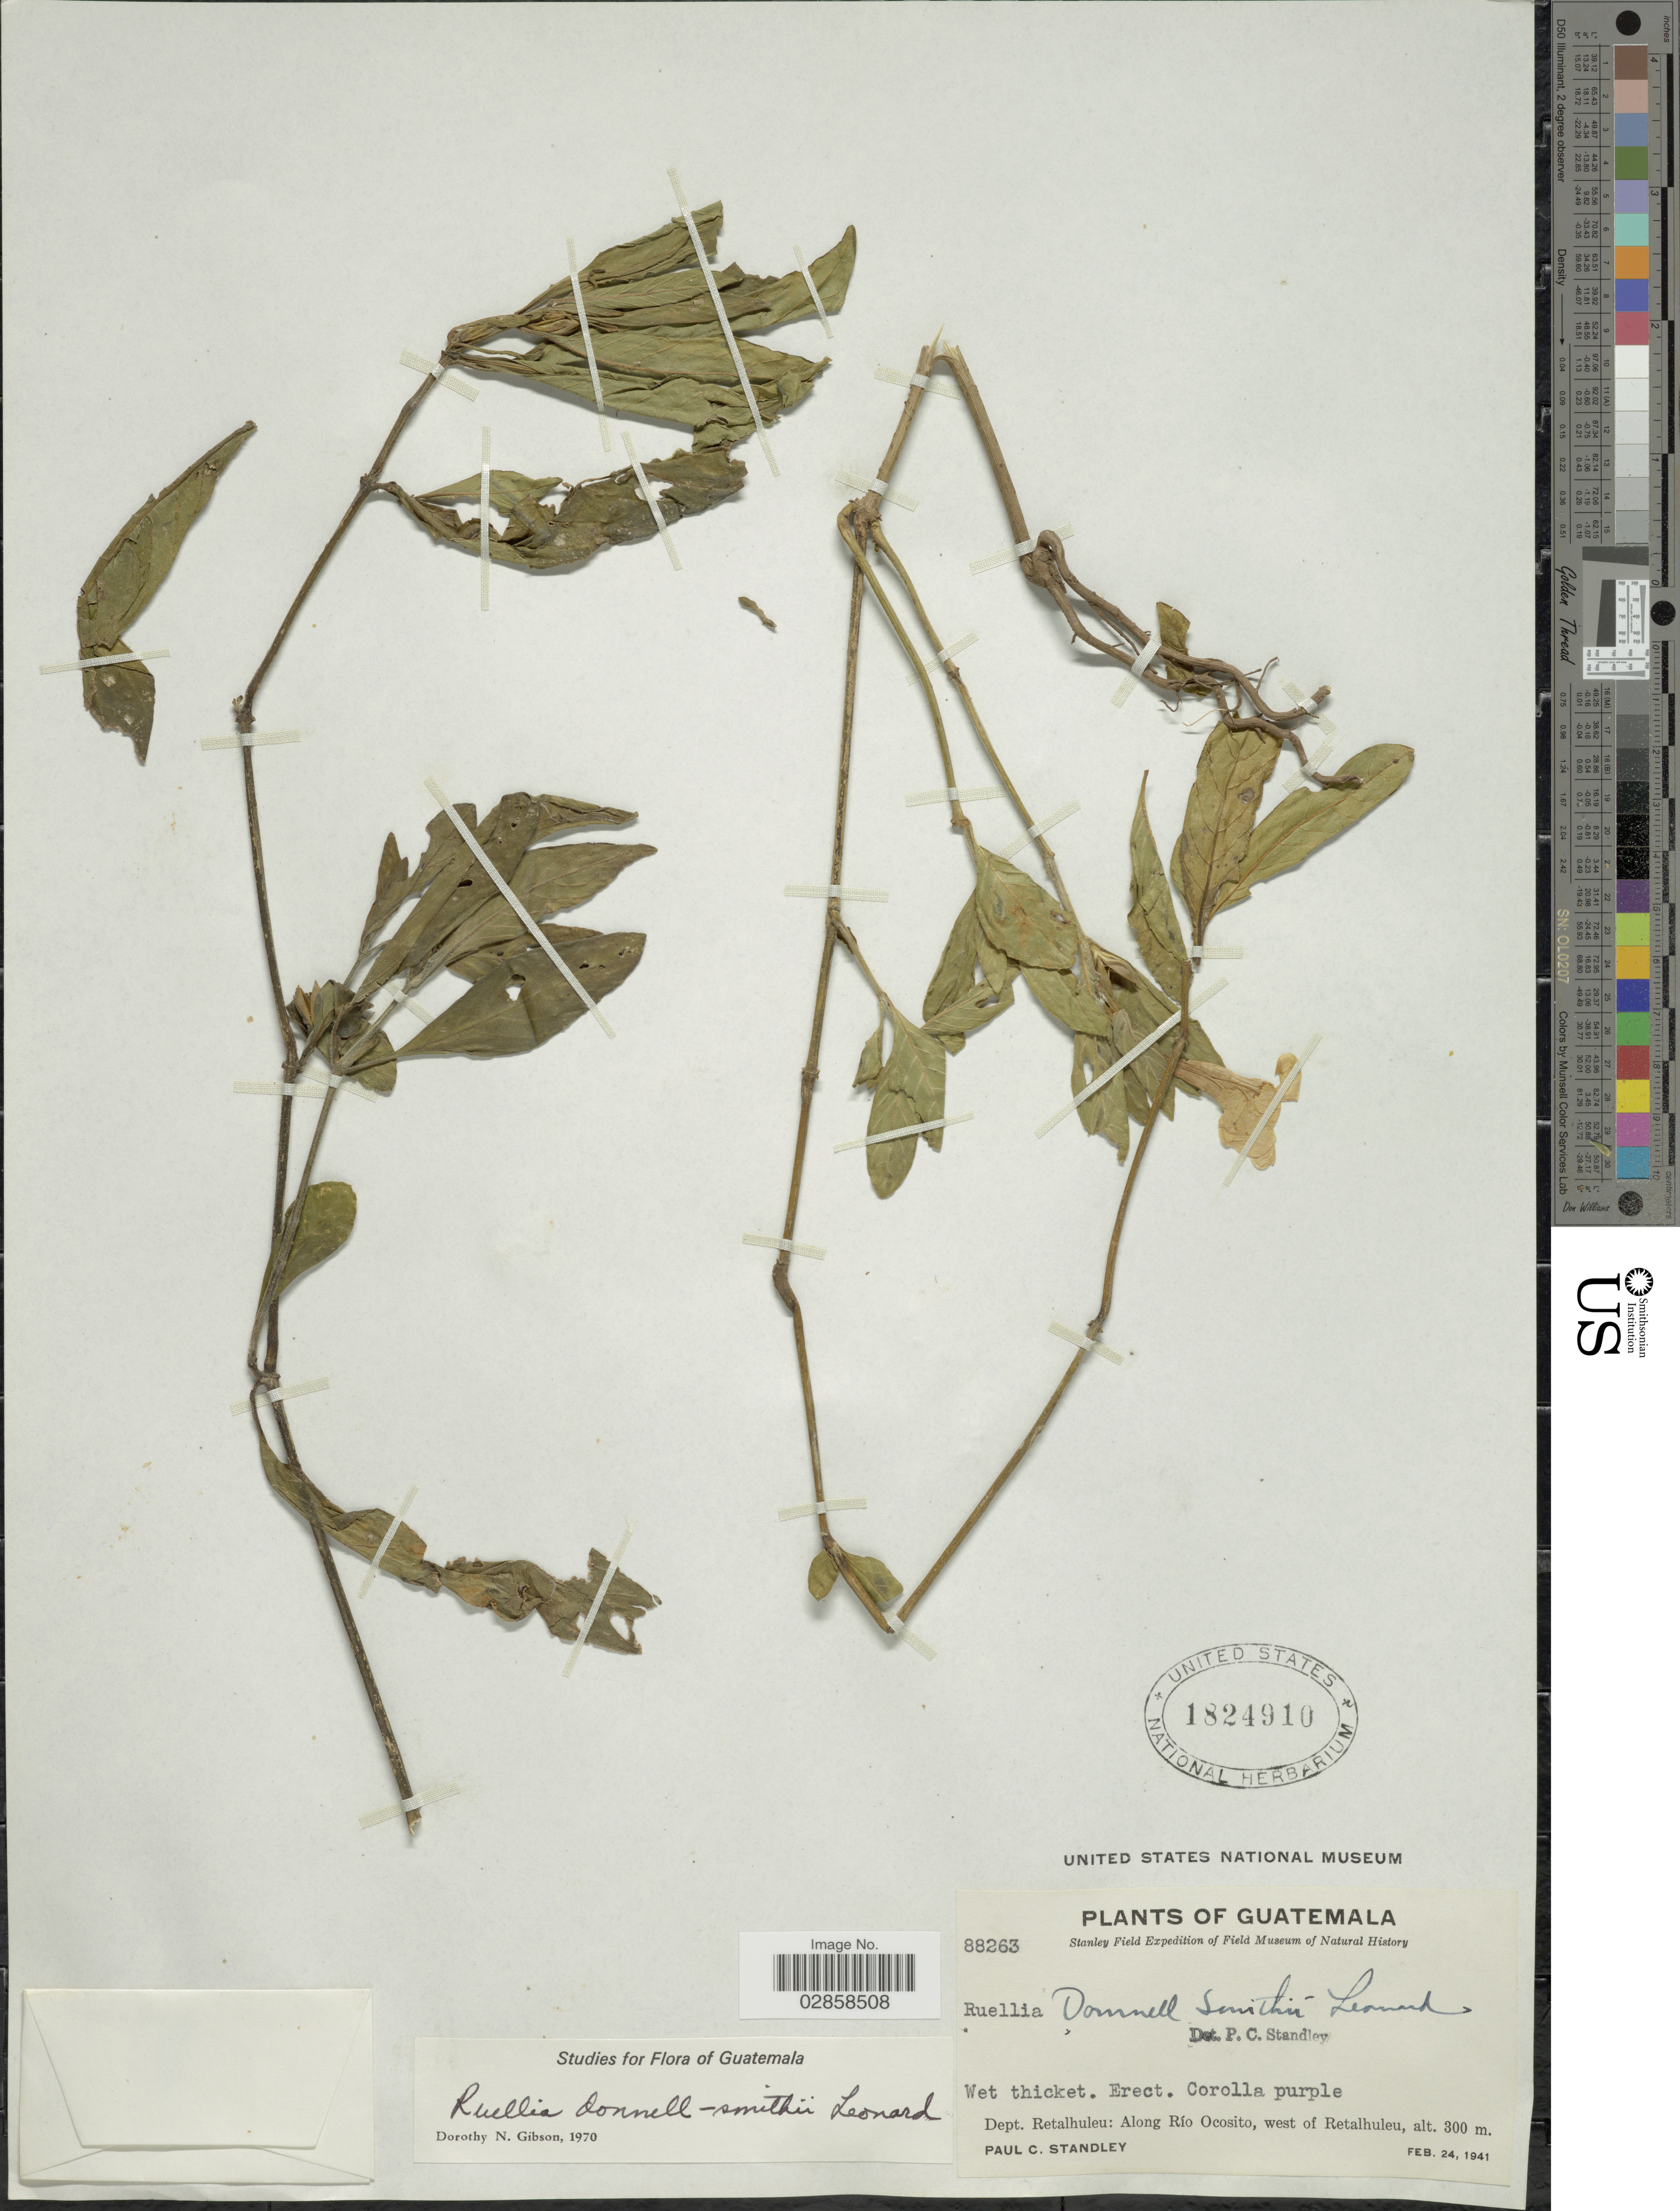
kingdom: Plantae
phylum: Tracheophyta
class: Magnoliopsida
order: Lamiales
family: Acanthaceae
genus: Ruellia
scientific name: Ruellia donnell-smithii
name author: Leonard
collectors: P. C. Standley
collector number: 88263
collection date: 1941-02-24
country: Guatemala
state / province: Retalhuleu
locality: Along Río Ocosito, west of Retalhuleu.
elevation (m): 300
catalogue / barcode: US 1824910